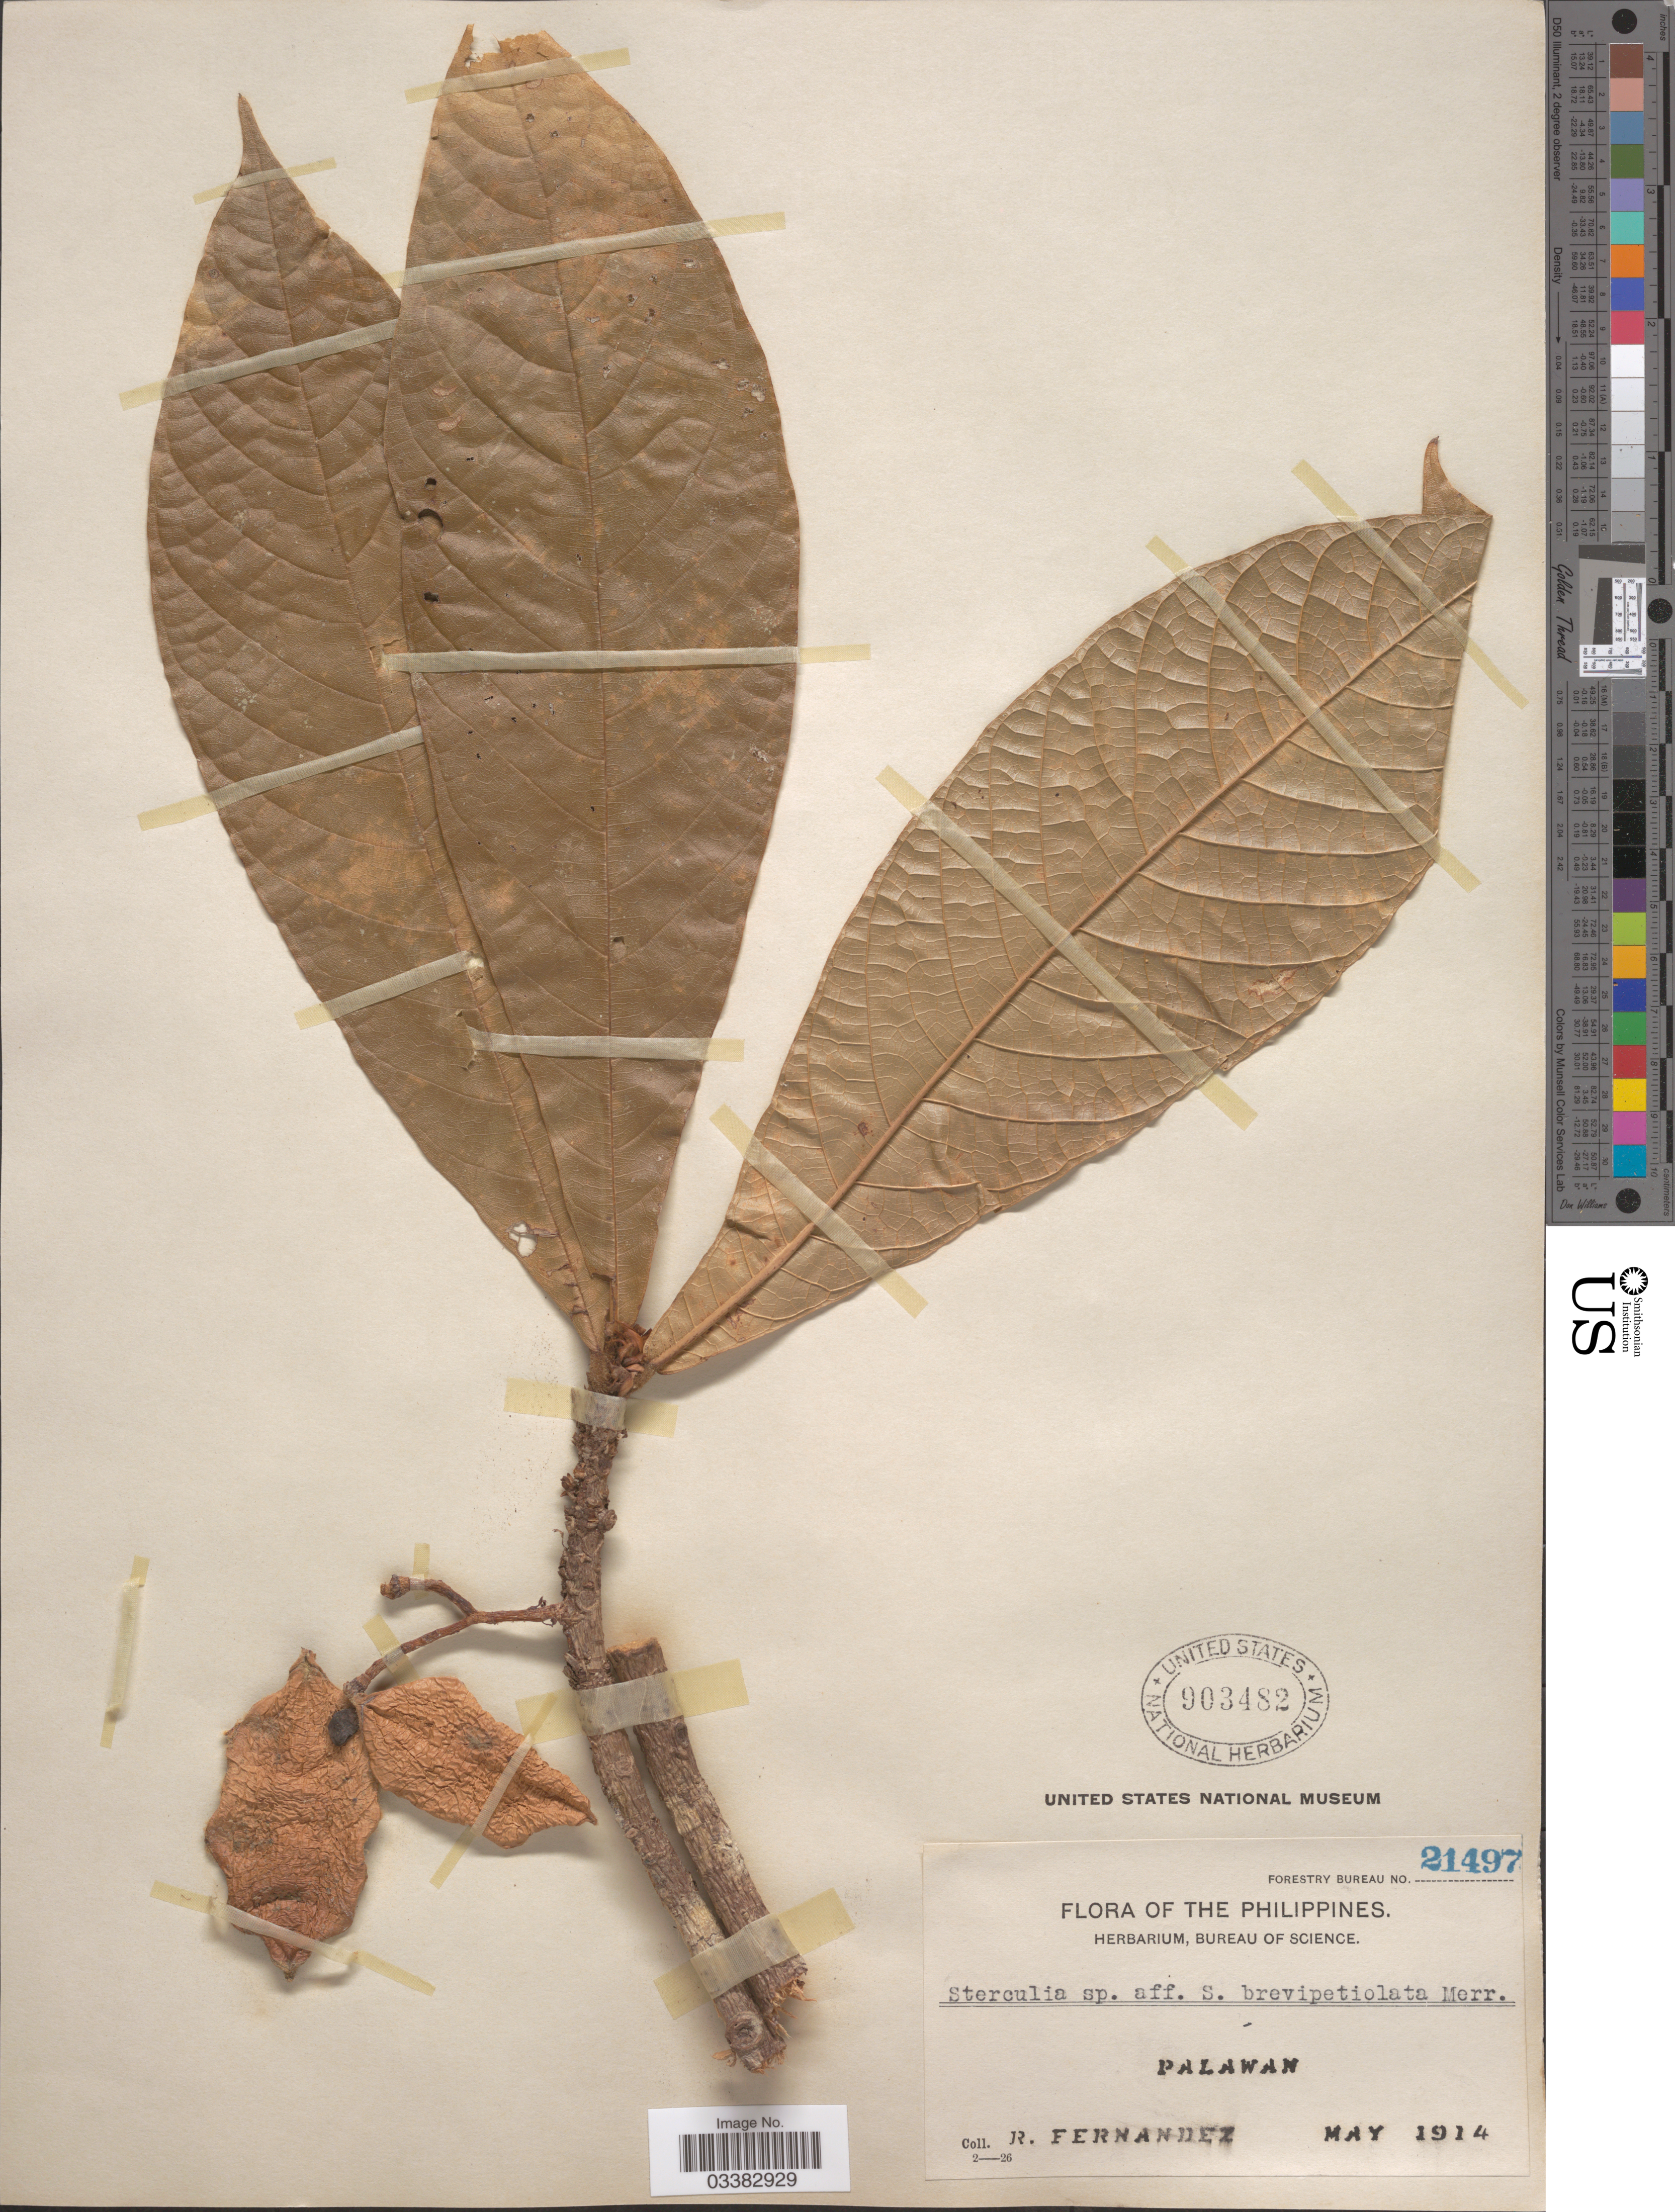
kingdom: Plantae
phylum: Tracheophyta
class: Magnoliopsida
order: Malvales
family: Malvaceae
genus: Sterculia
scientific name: Sterculia brevipetiolata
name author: Merr.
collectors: R. Fernandez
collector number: Forestry Bureau 21497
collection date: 1914-05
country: Philippines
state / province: Mimaropa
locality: Palawan.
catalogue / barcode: US 903482